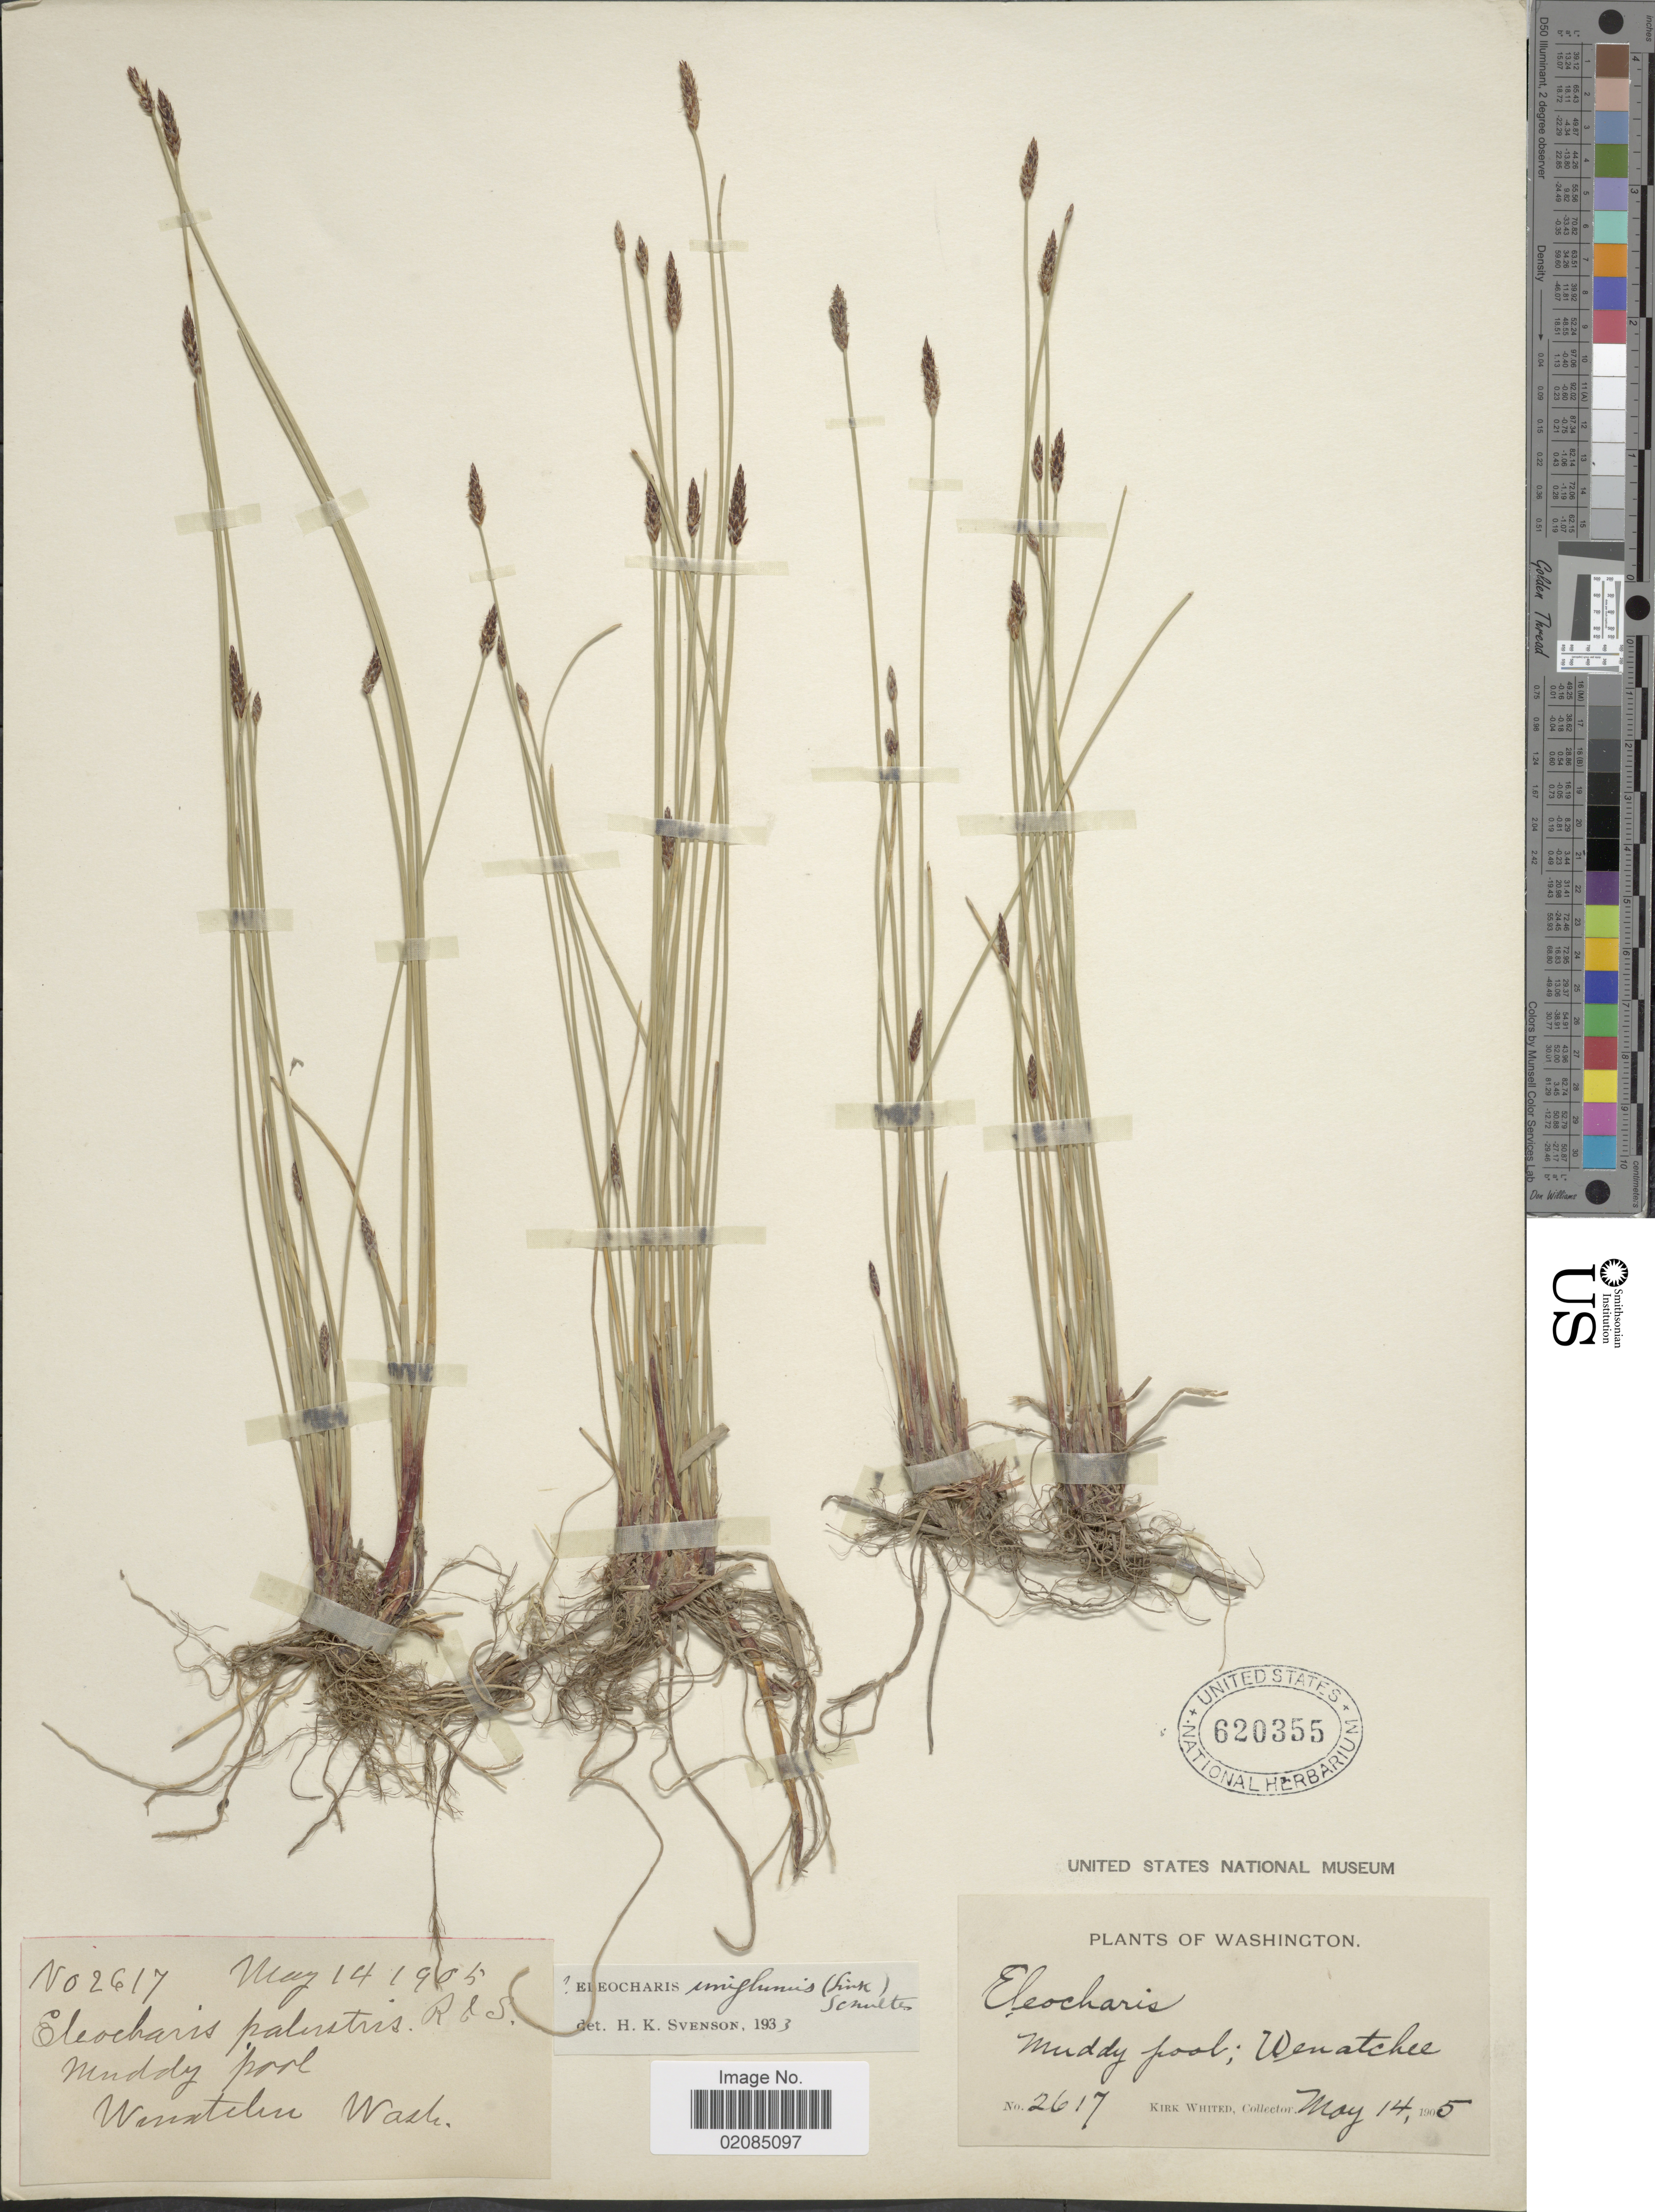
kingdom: Plantae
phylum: Tracheophyta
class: Liliopsida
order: Poales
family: Cyperaceae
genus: Eleocharis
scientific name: Eleocharis uniglumis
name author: (Link) Schult.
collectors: K. Whited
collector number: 2617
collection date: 1905-05-14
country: United States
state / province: Washington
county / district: Chelan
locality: Muddy pool; Wenatchee.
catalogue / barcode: US 620355